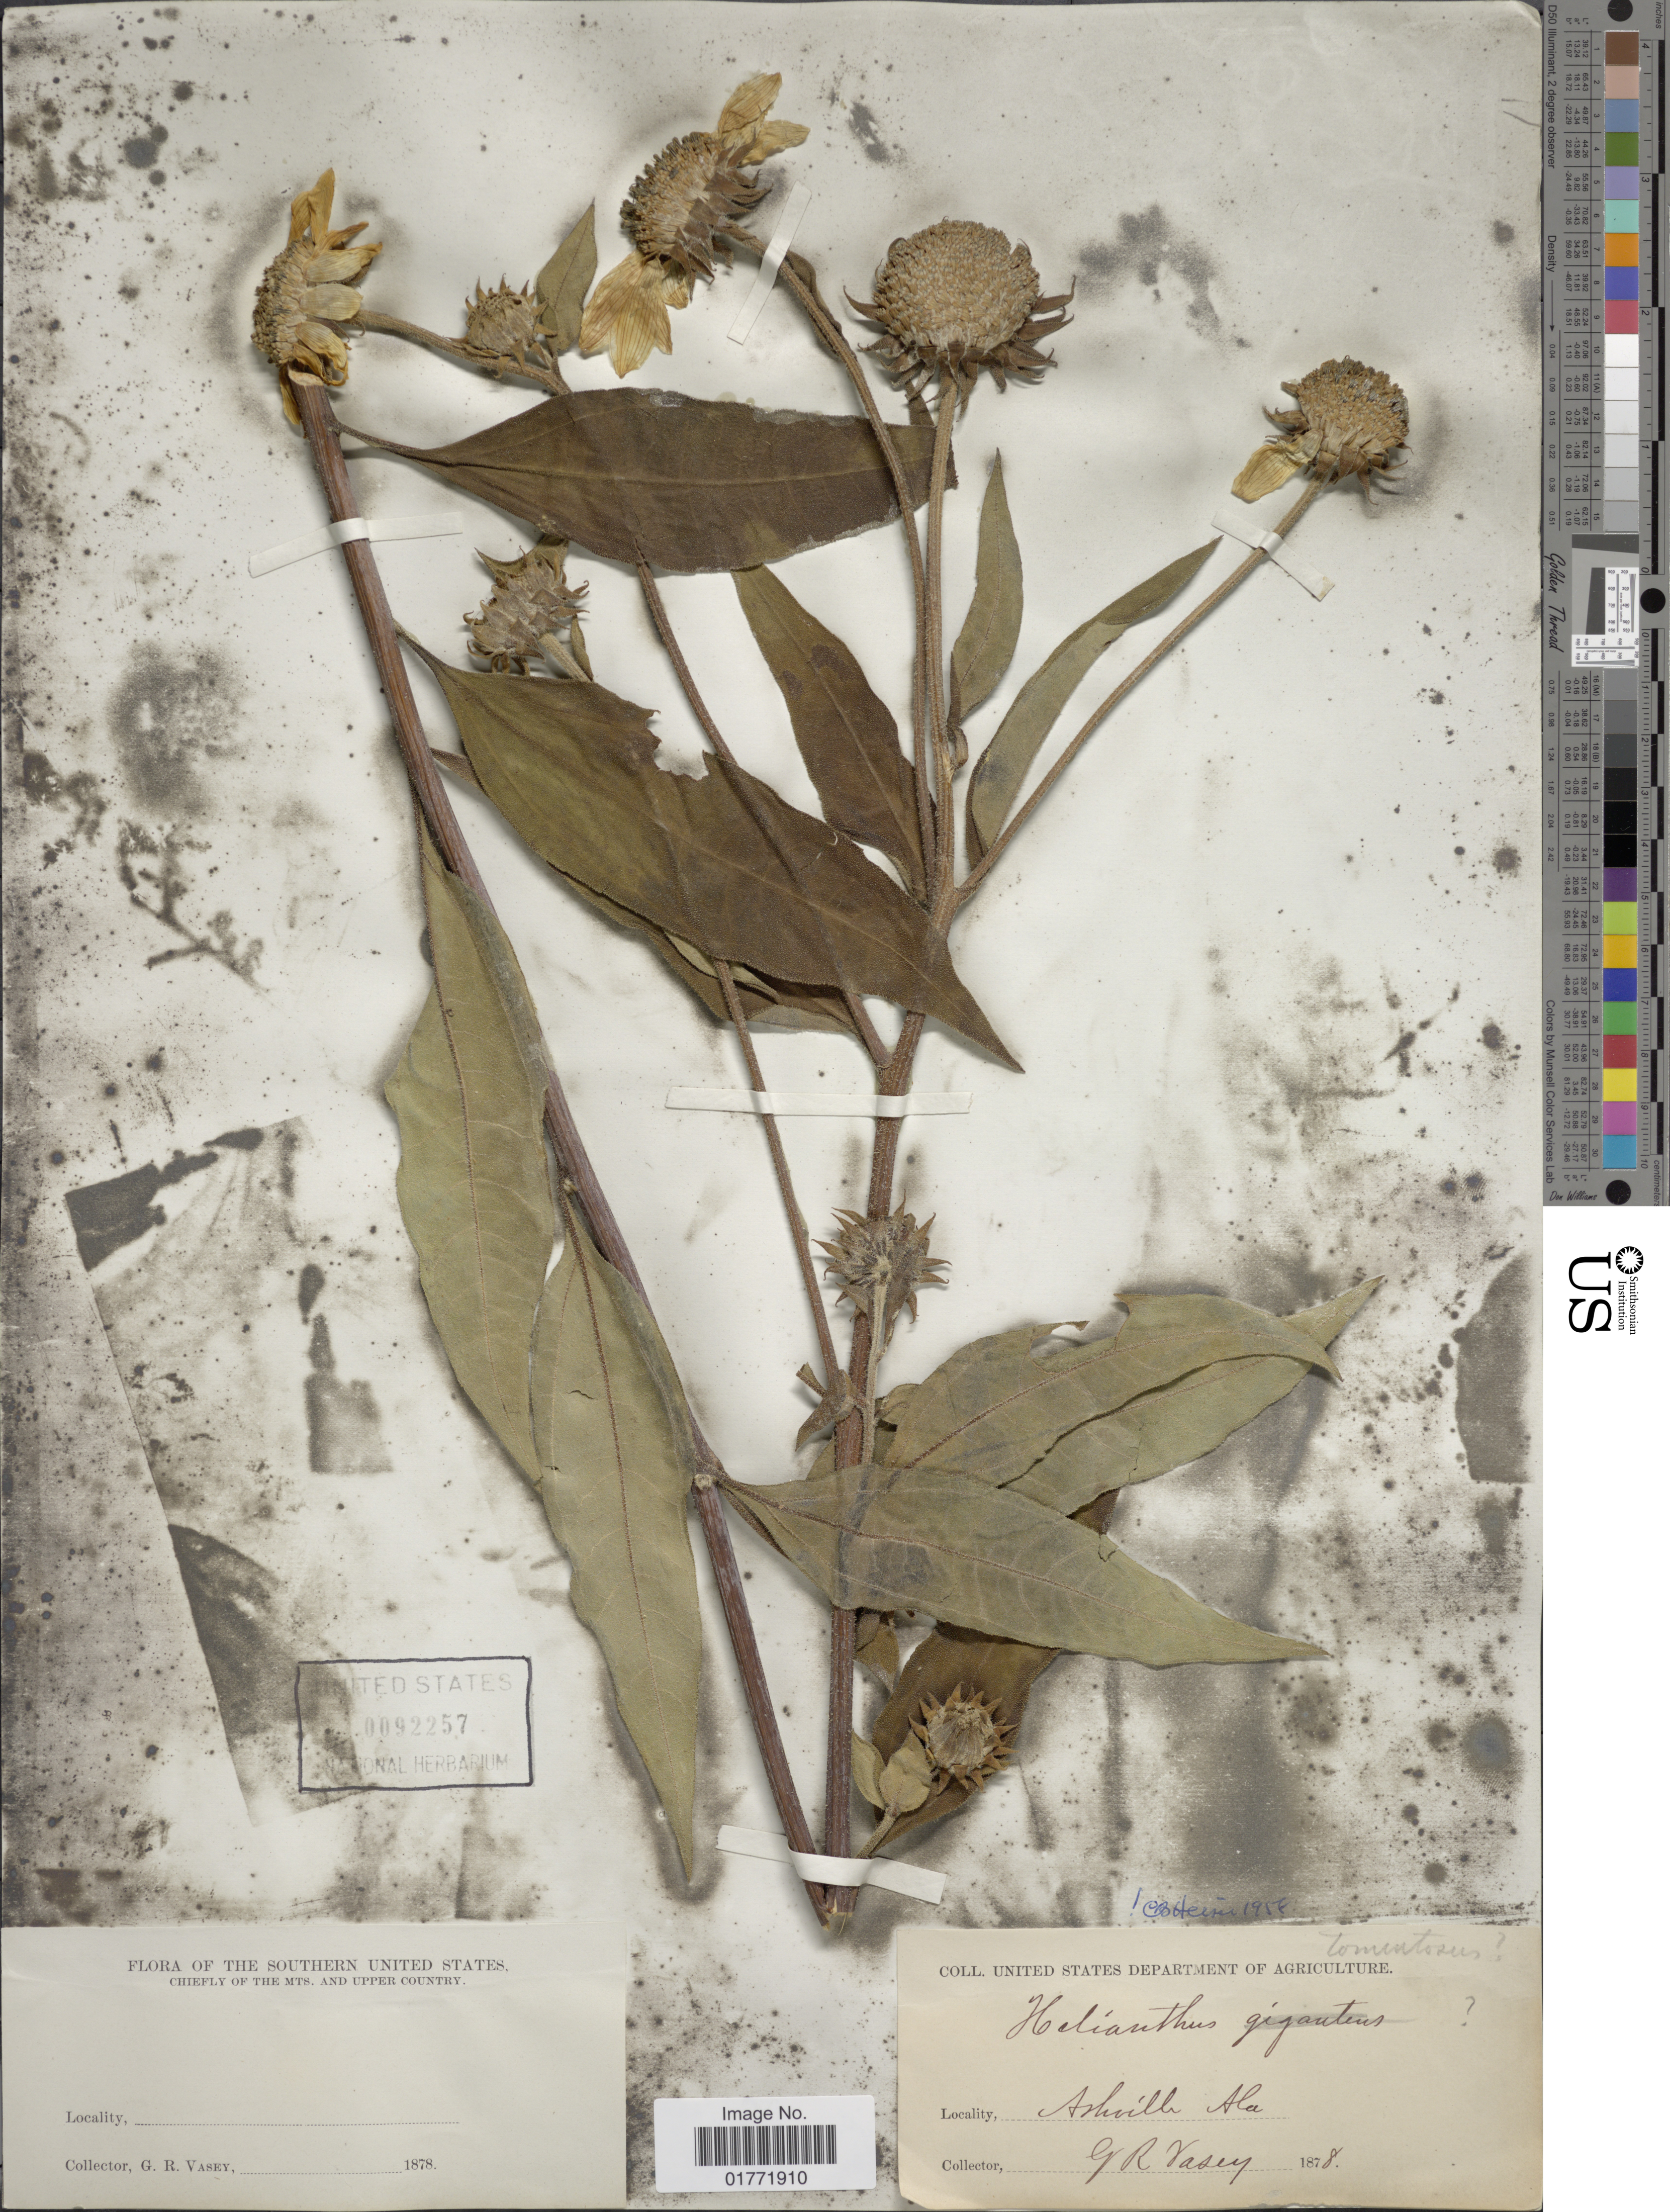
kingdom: Plantae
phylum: Tracheophyta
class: Magnoliopsida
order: Asterales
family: Asteraceae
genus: Helianthus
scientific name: Helianthus tomentosus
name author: Michx.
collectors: G. R. Vasey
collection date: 1878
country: United States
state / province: Alabama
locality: Ashville Ala. Southern United States, Chiefly of the Mts. and upper Country.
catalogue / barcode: US 92257